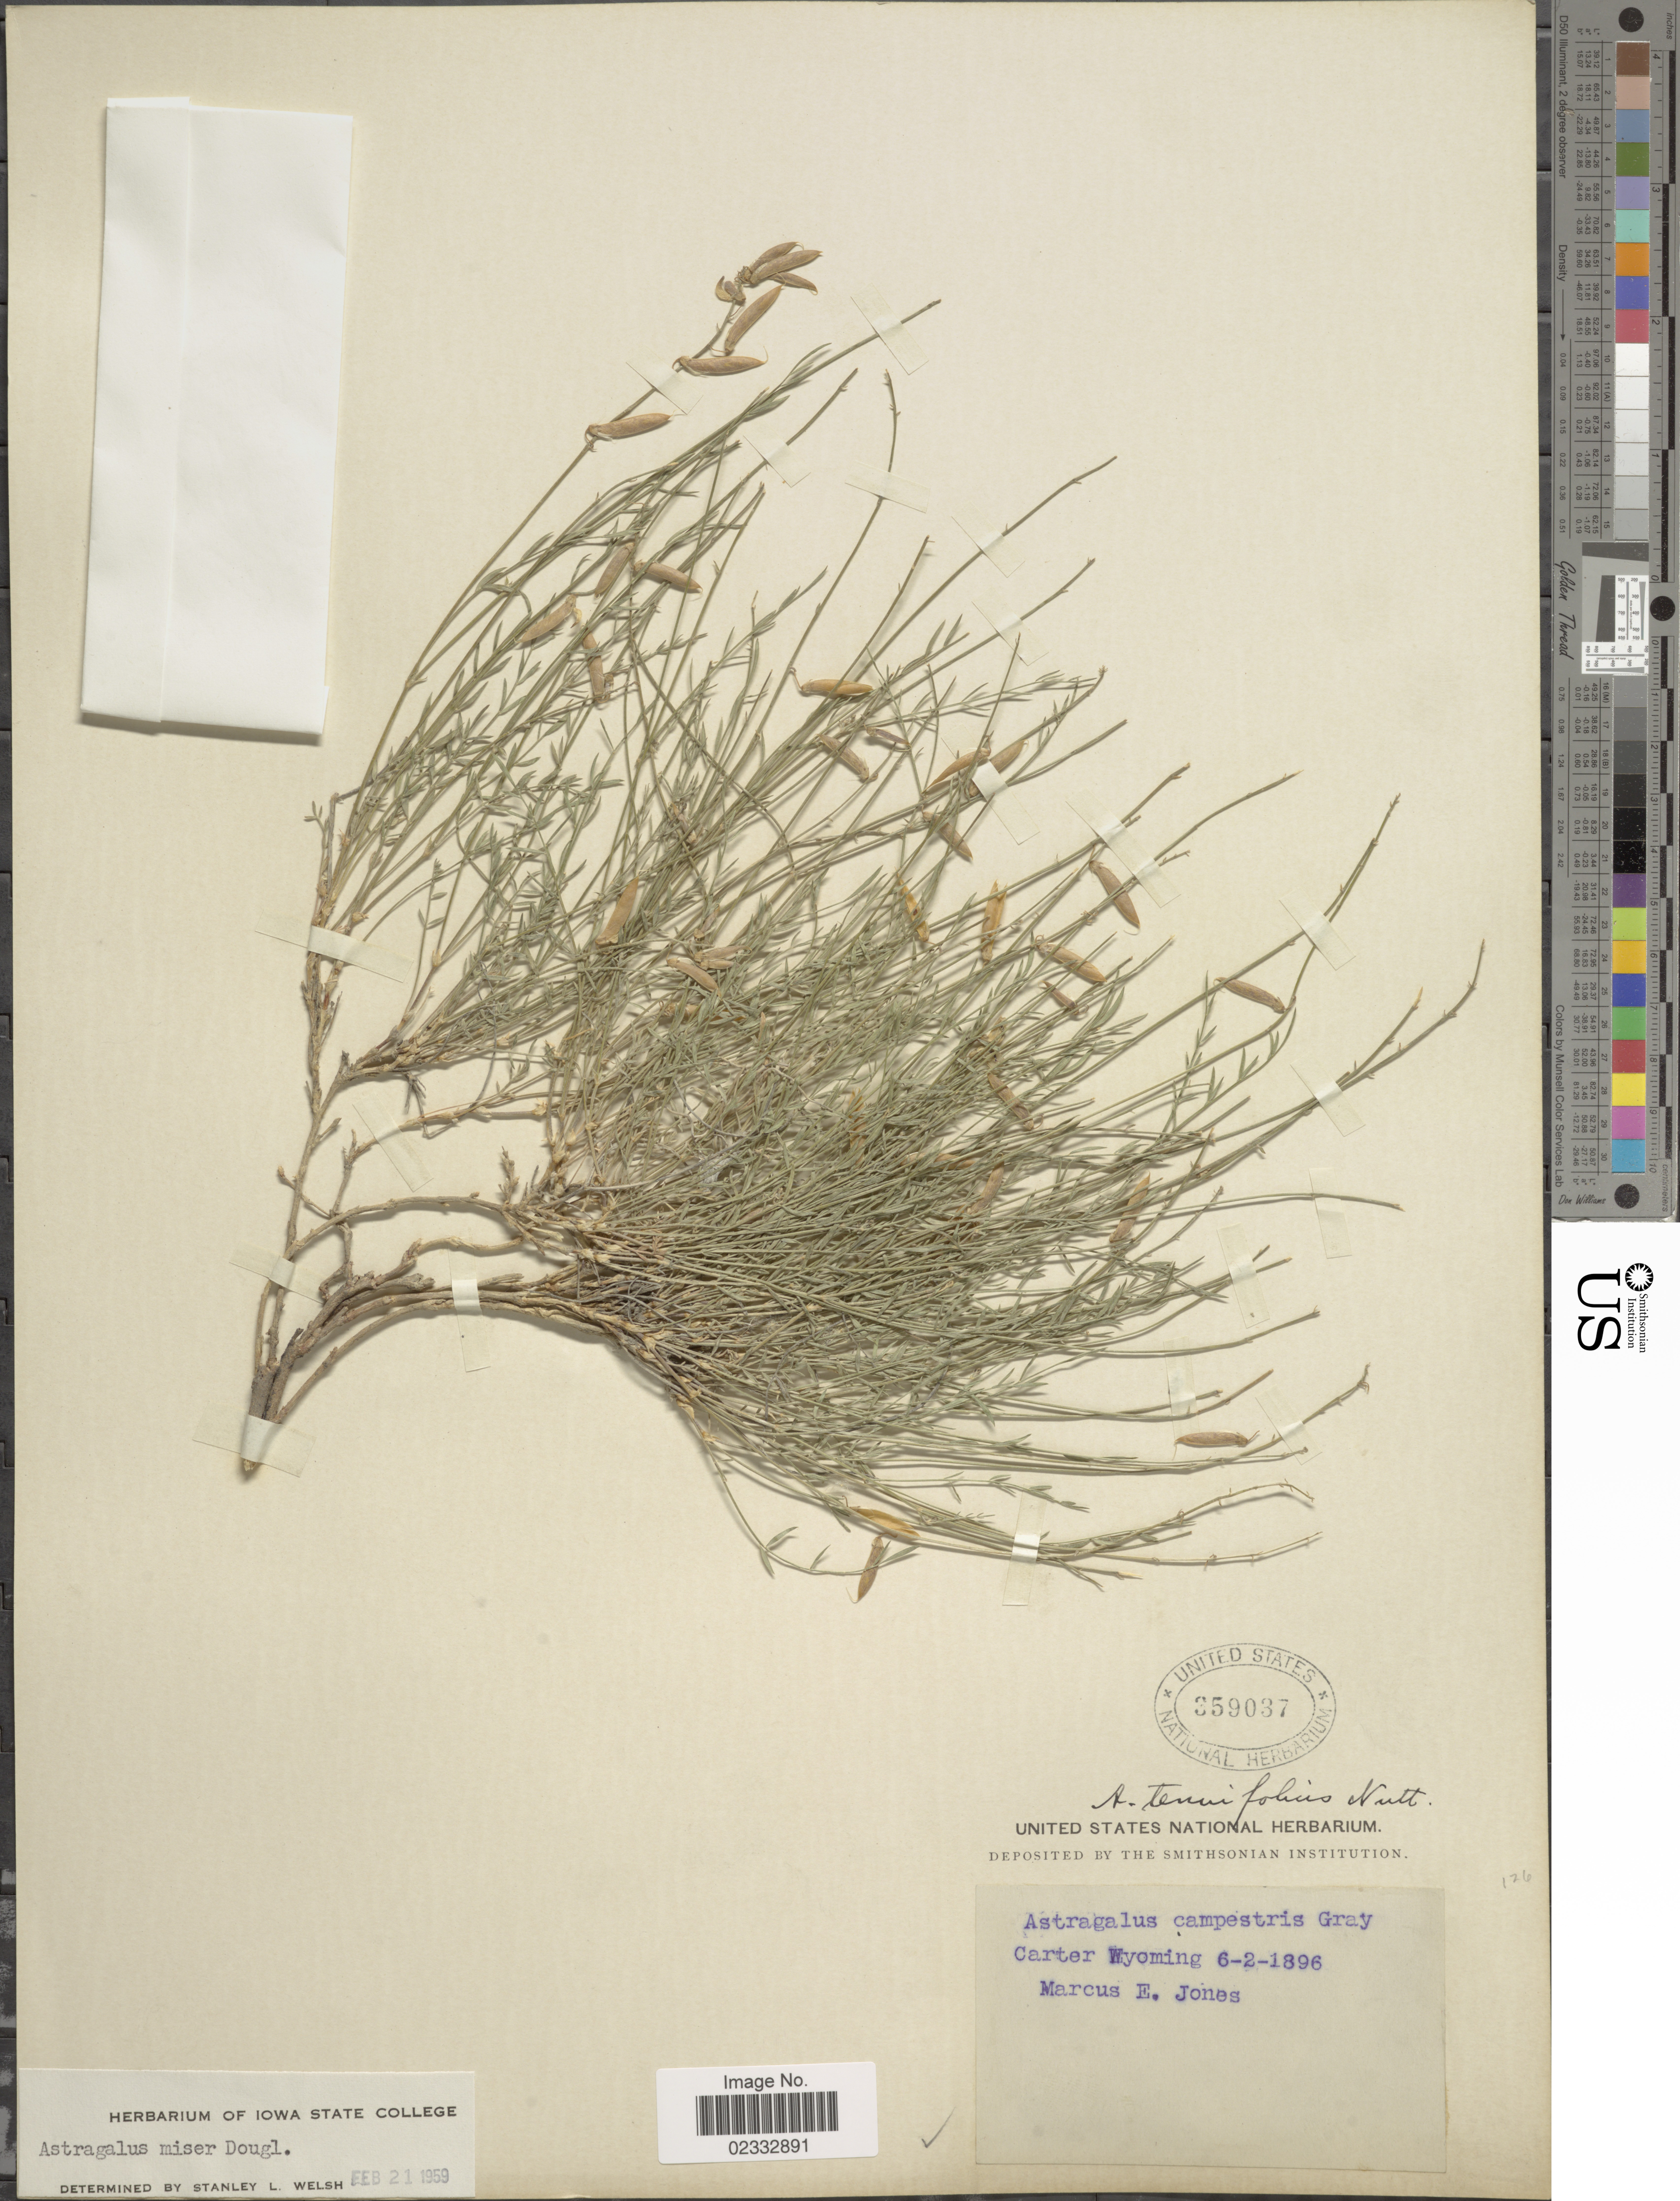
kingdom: Plantae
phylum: Tracheophyta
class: Magnoliopsida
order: Fabales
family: Fabaceae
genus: Astragalus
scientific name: Astragalus miser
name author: Douglas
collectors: M. E. Jones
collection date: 1896-06-02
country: United States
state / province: Wyoming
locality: Carter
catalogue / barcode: US 359037